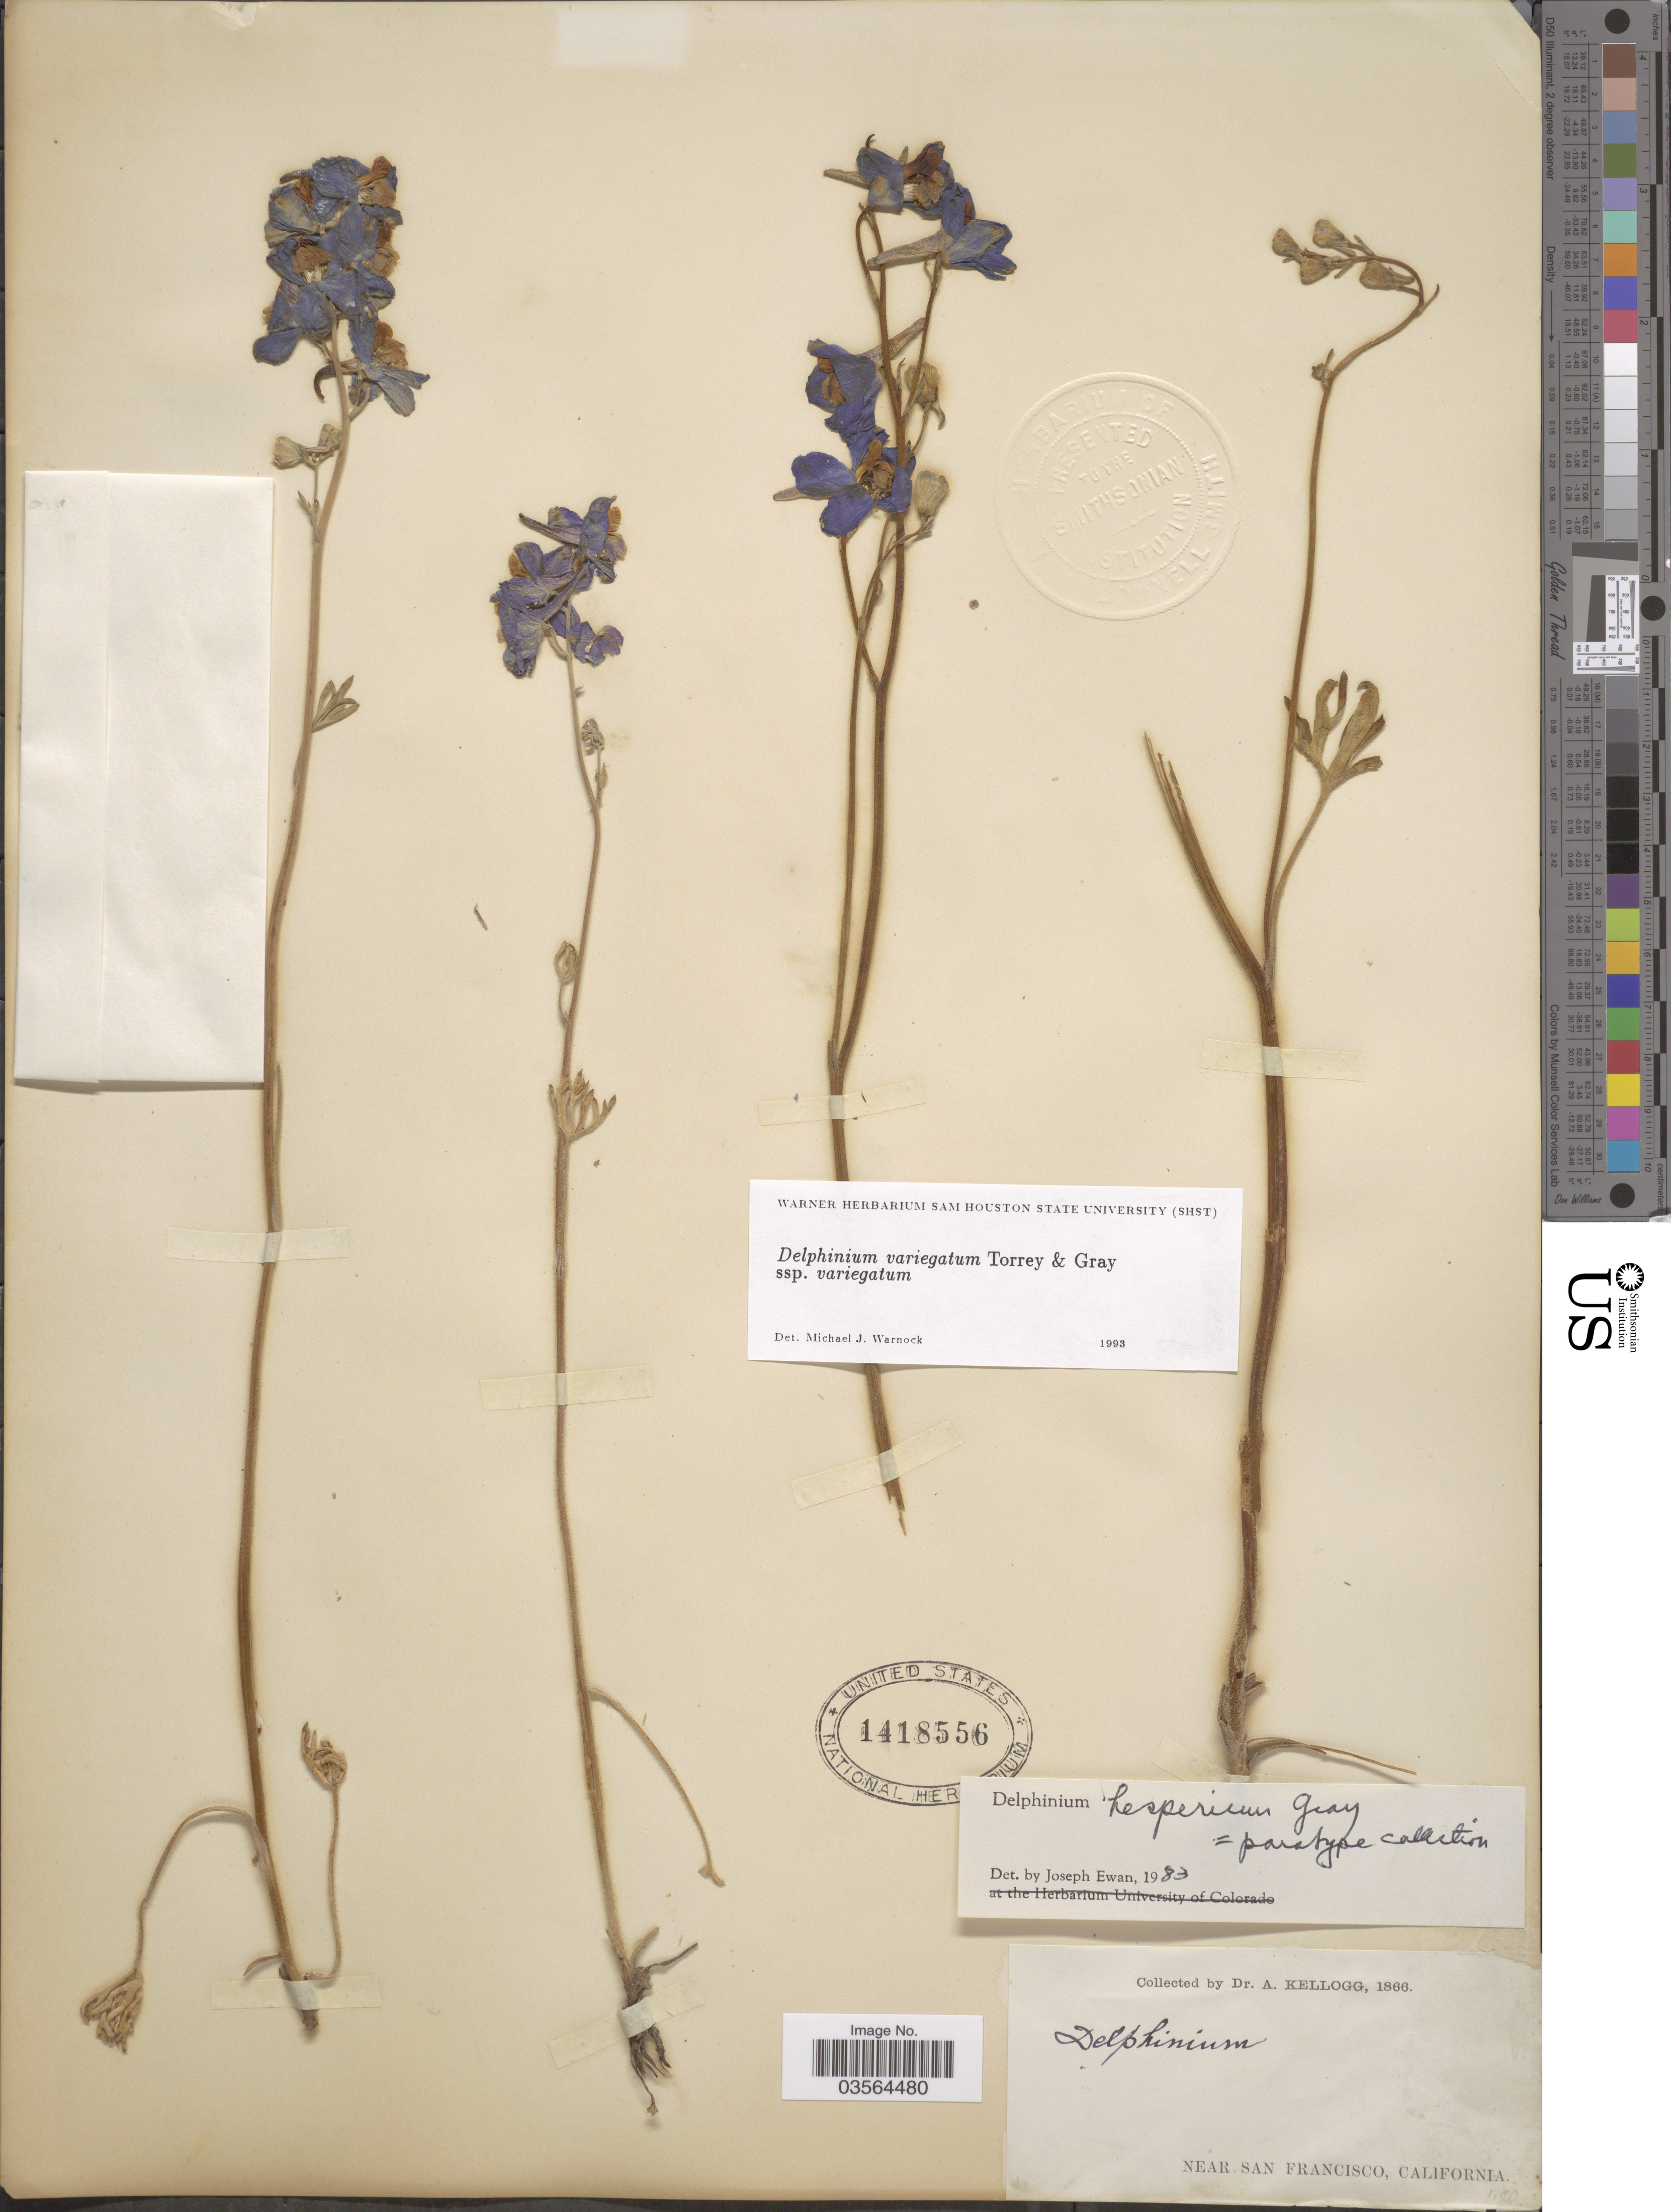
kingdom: Plantae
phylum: Tracheophyta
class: Magnoliopsida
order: Ranunculales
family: Ranunculaceae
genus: Delphinium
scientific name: Delphinium variegatum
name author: Torr. & A. Gray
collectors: A. Kellogg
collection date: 1866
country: United States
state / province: California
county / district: San Francisco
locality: Near San Francisco.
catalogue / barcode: US 1418556